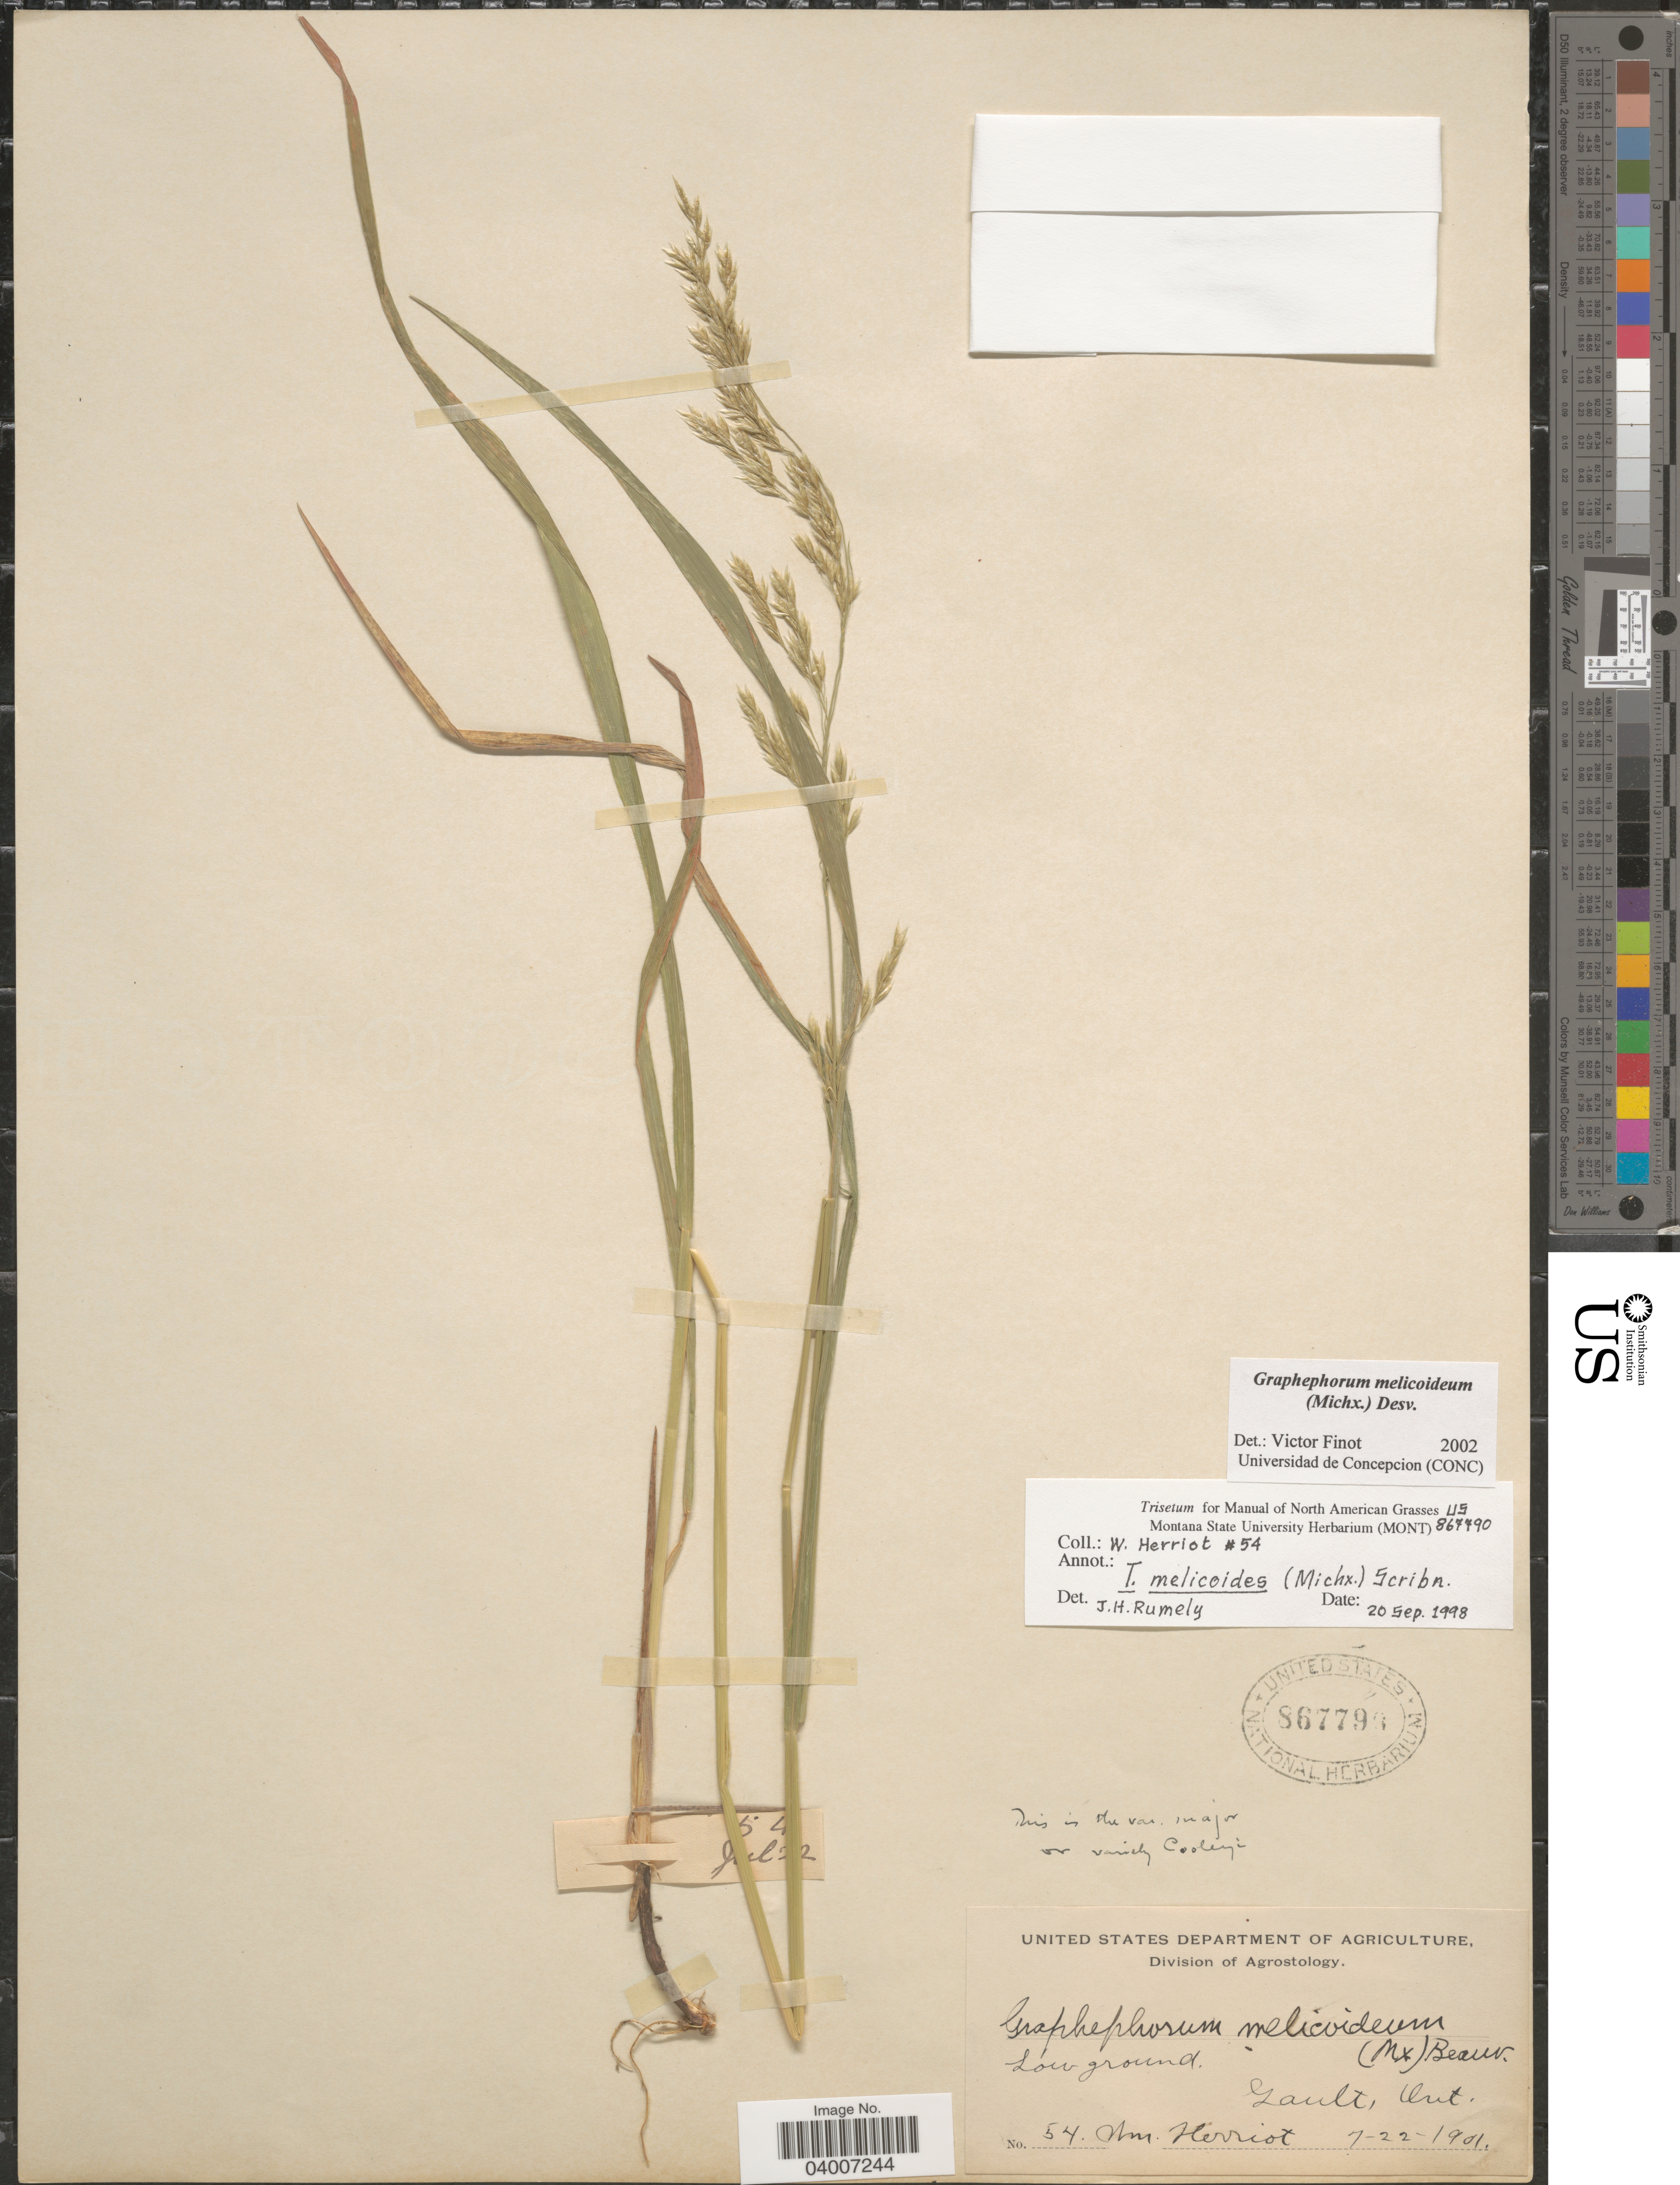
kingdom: Plantae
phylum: Tracheophyta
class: Liliopsida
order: Poales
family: Poaceae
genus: Graphephorum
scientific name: Graphephorum melicoides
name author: (F. Michx.) Desv.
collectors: W. Herriot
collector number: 54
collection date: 1901-07-22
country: Canada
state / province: Ontario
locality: Gault.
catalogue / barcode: US 867790